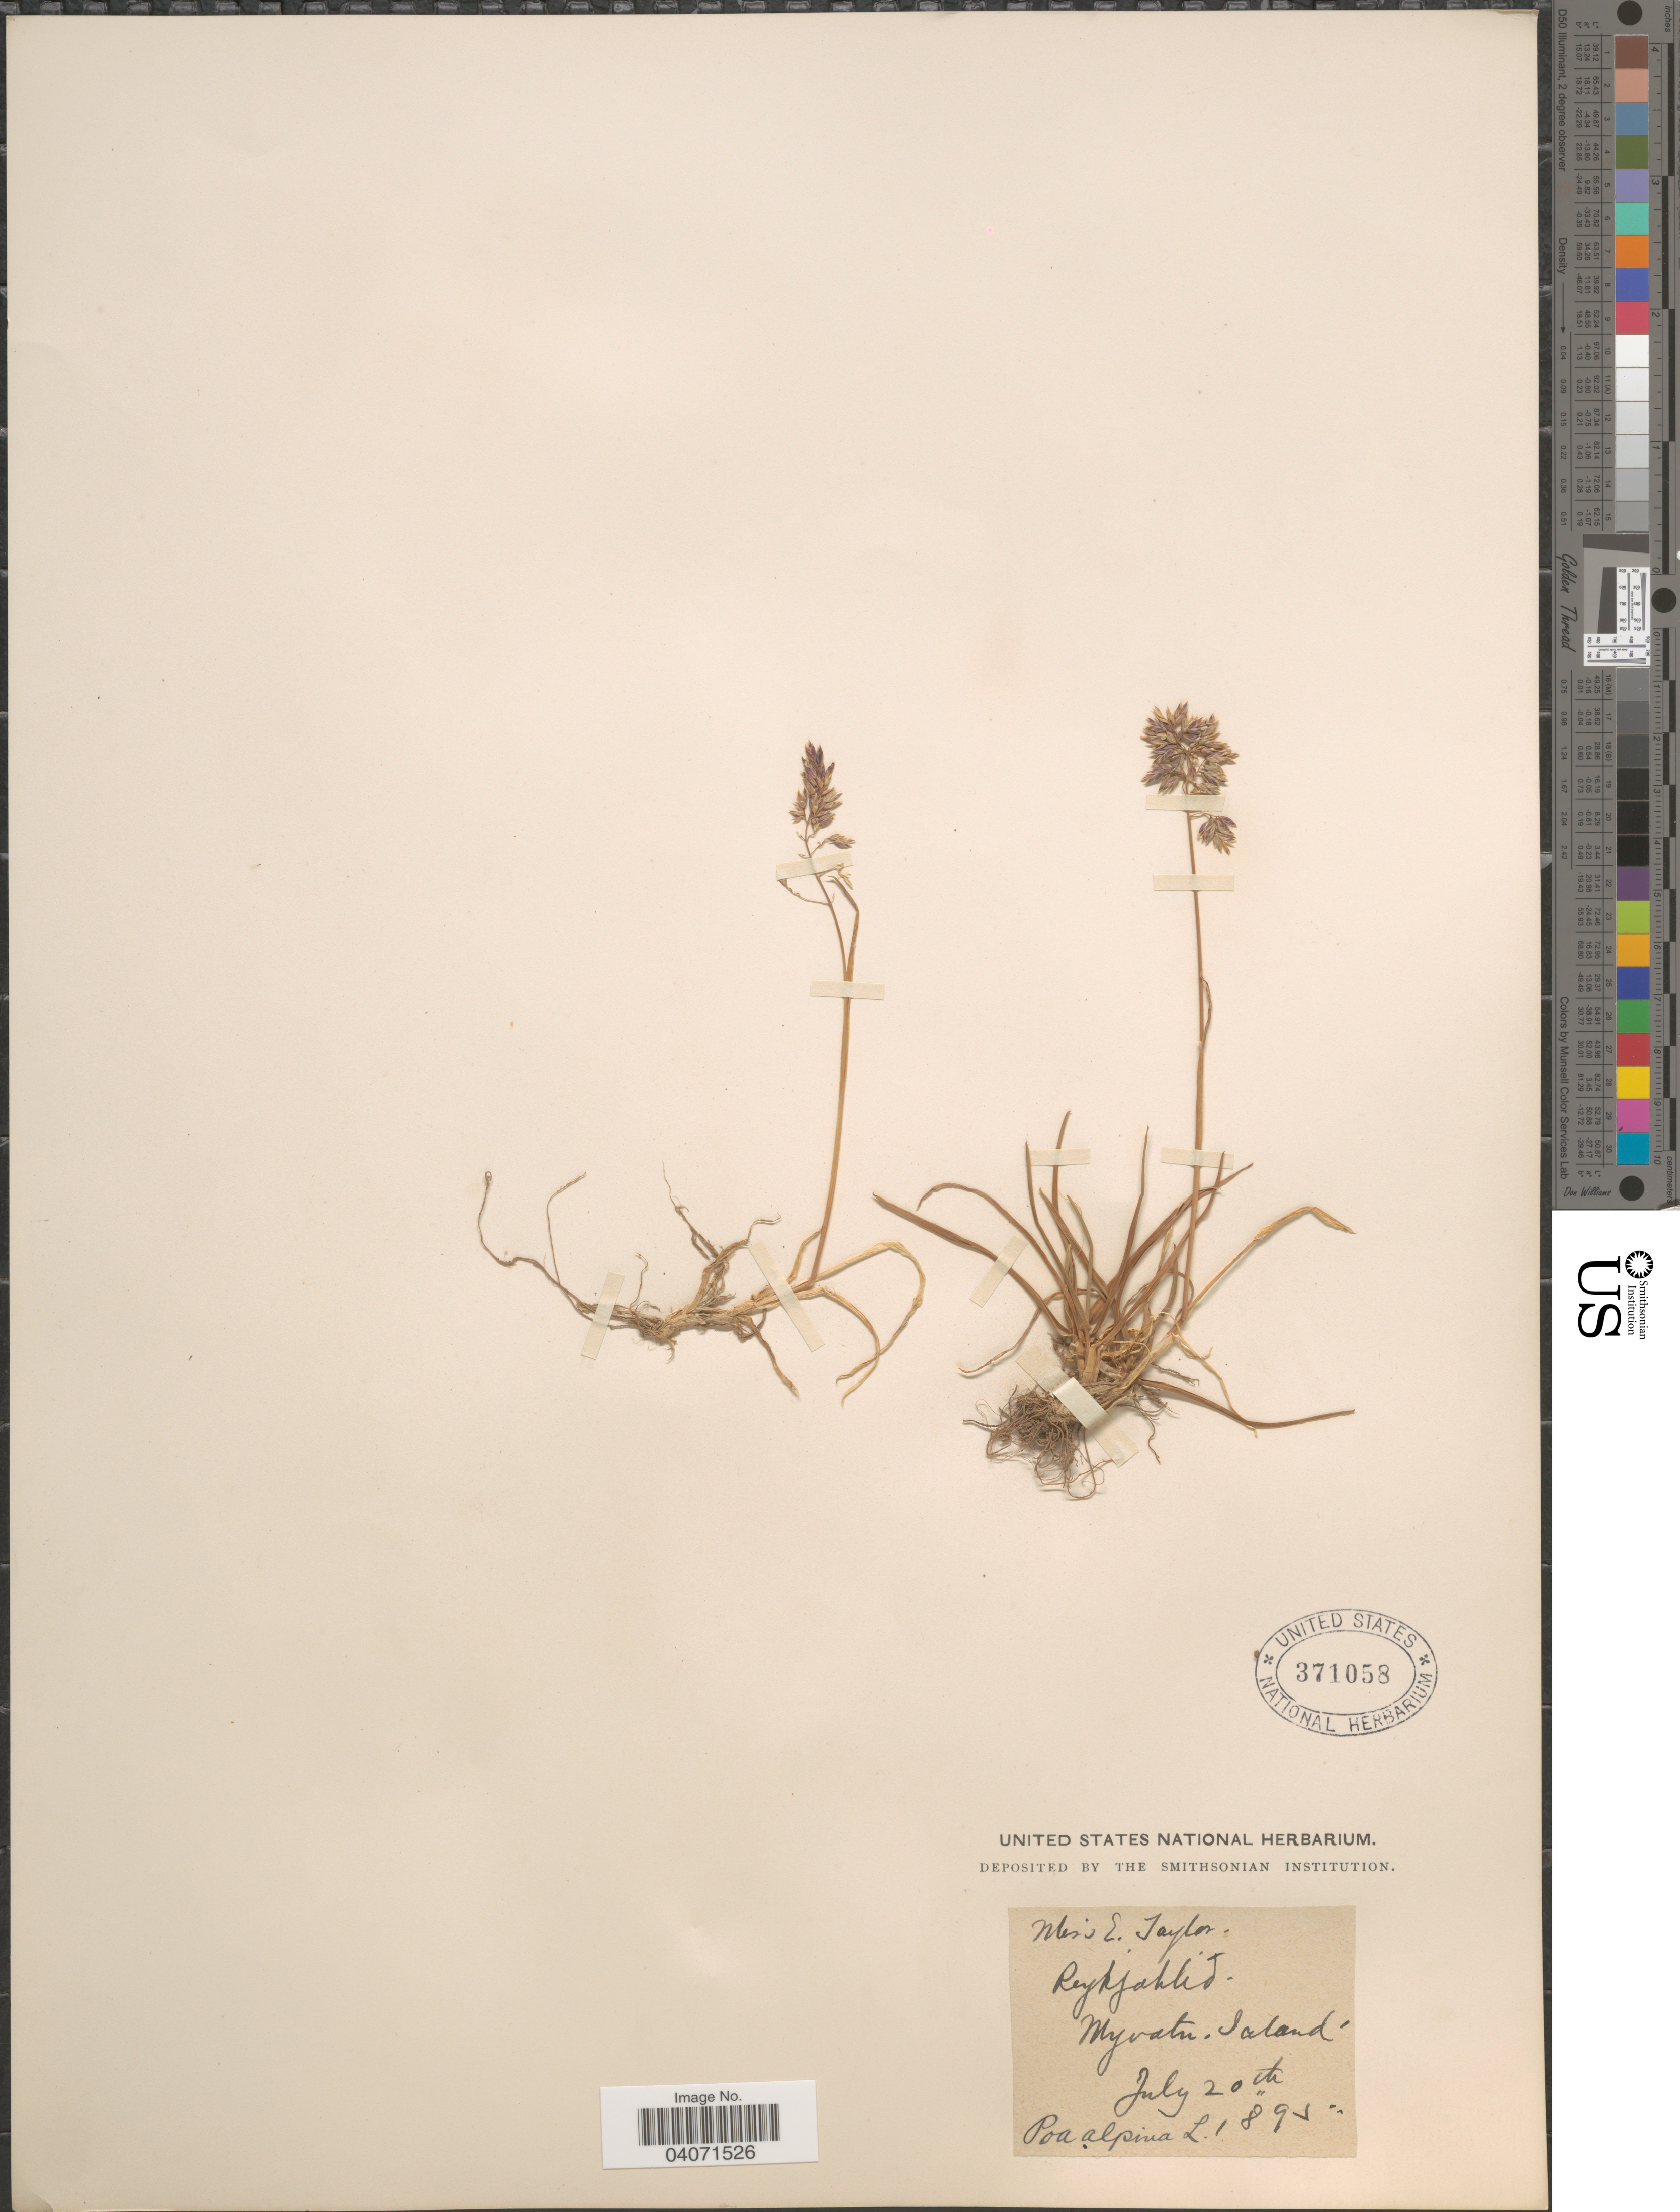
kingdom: Plantae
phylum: Tracheophyta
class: Liliopsida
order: Poales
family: Poaceae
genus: Poa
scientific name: Poa alpina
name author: L.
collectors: E. Taylor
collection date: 1895-07-20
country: Iceland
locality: Reykjahlíð. Myvatn.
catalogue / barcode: US 371058